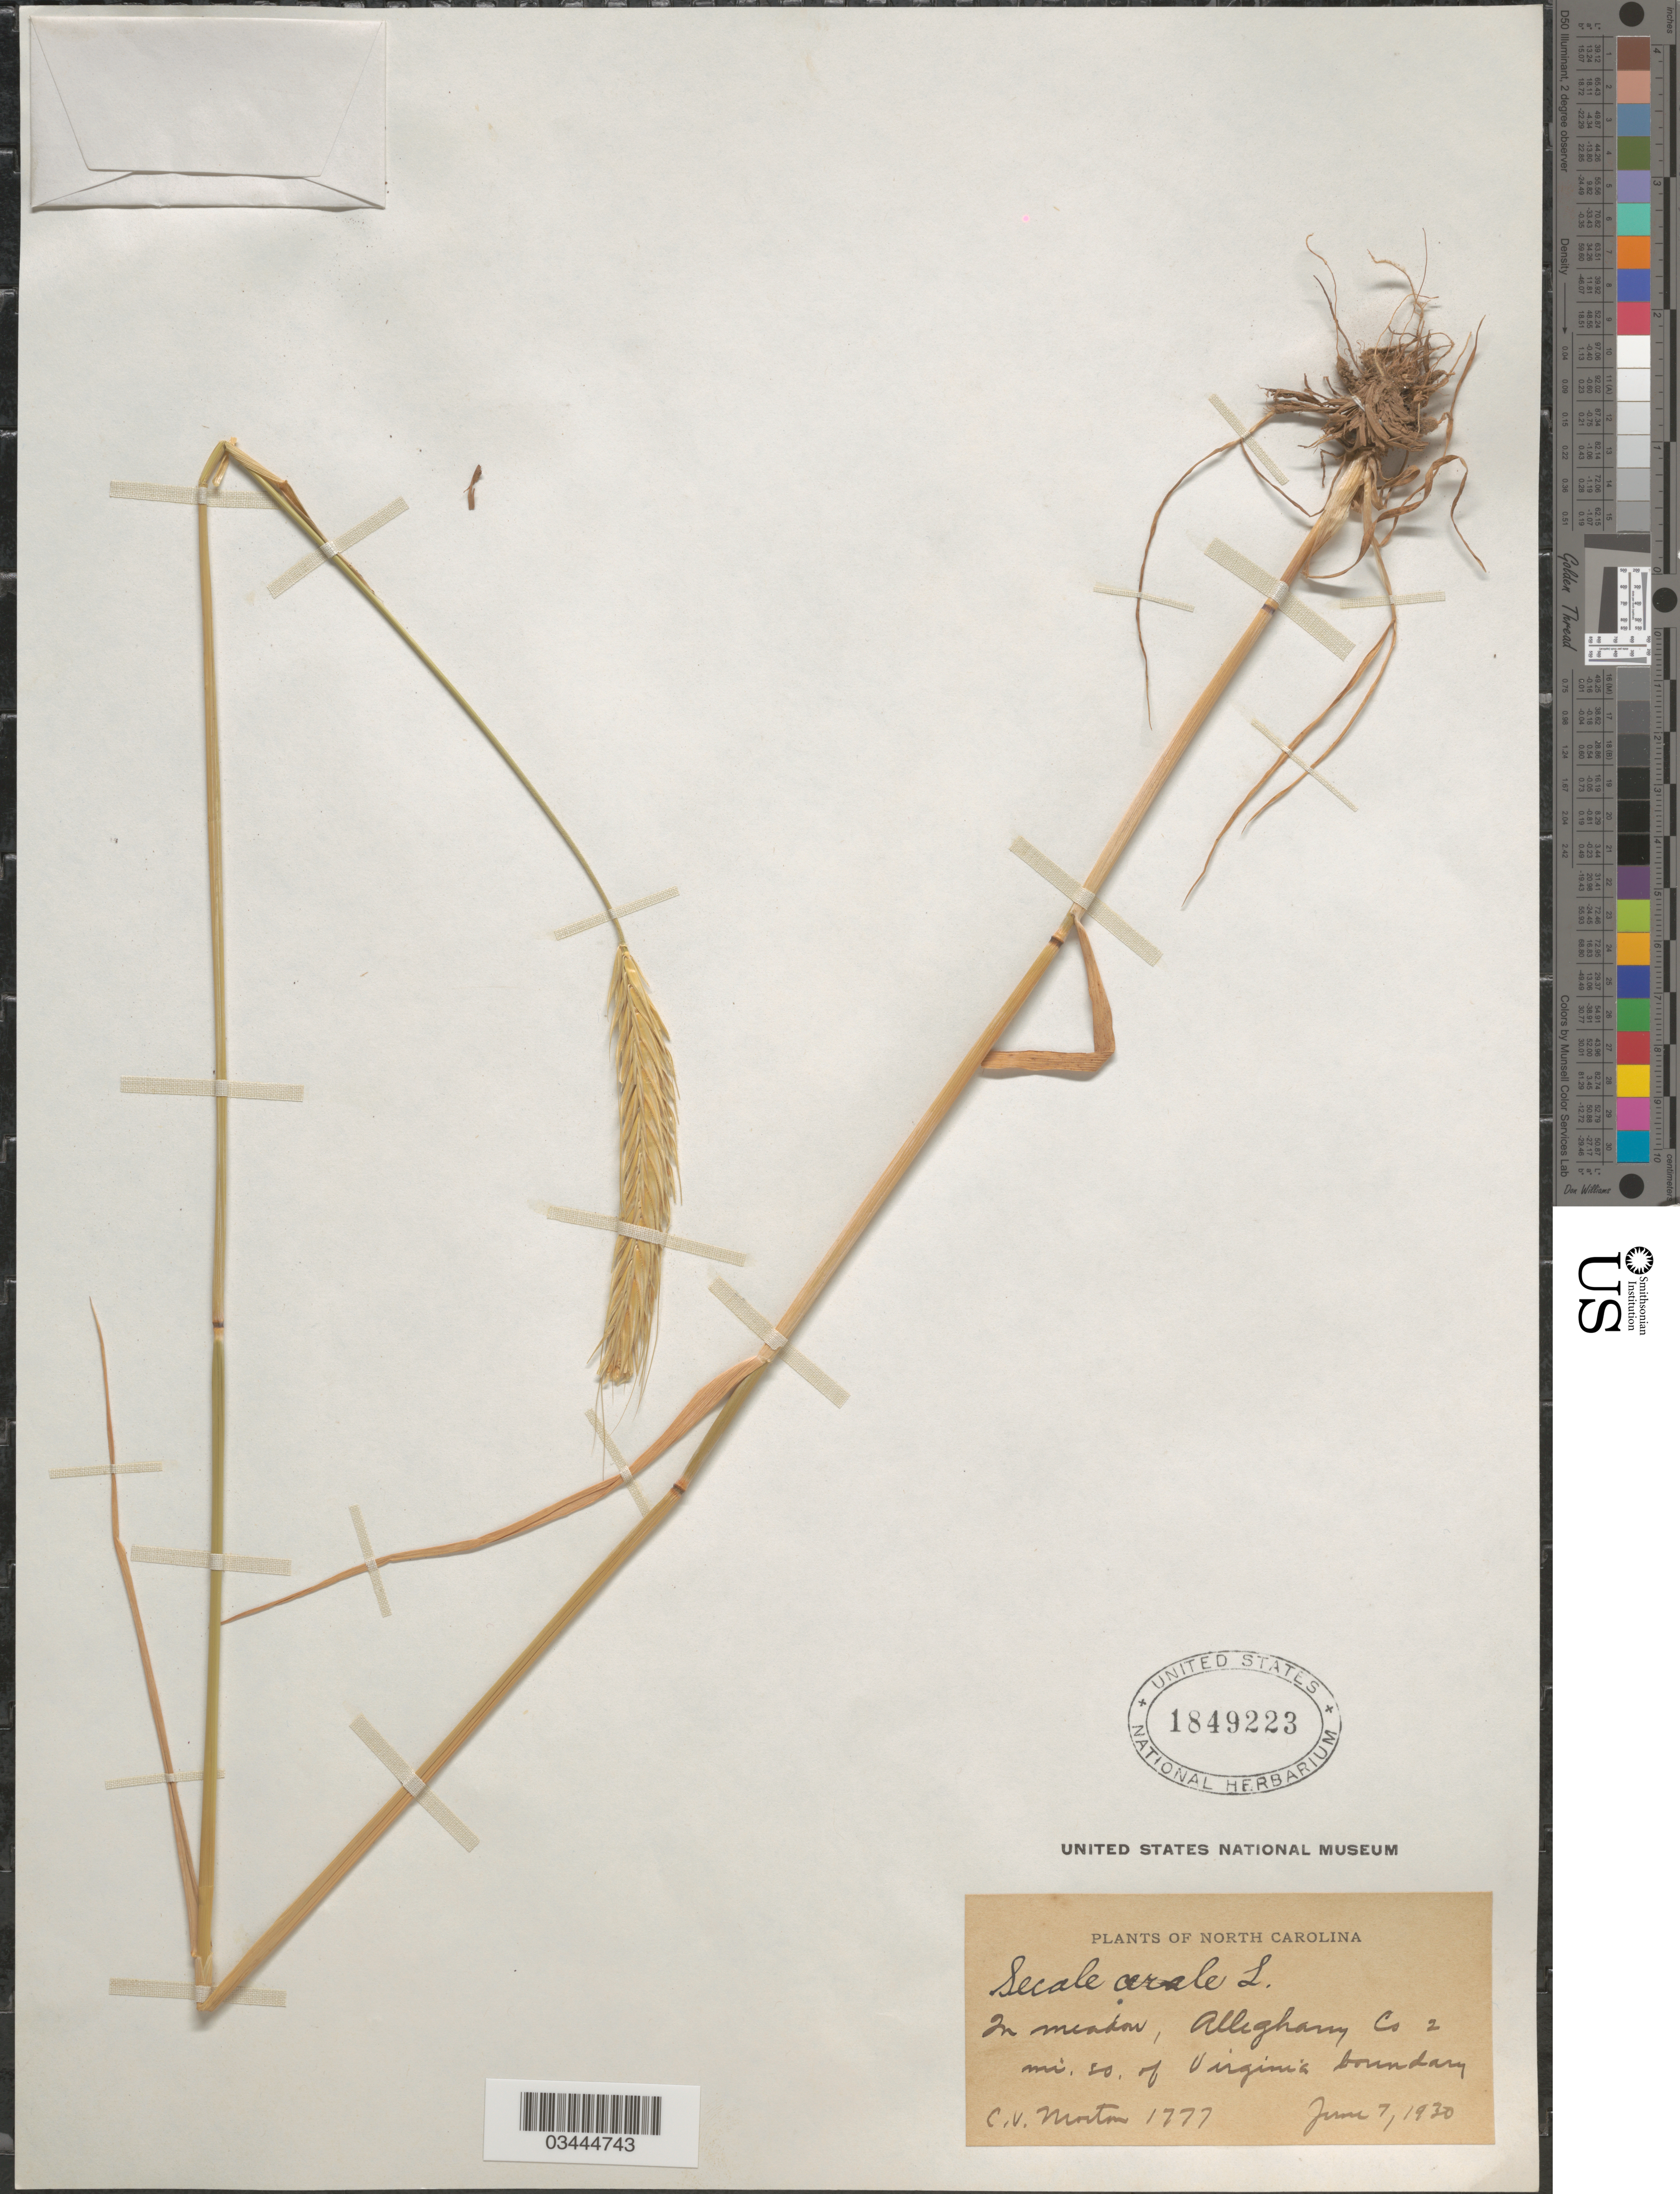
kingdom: Plantae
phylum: Tracheophyta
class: Liliopsida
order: Poales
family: Poaceae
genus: Secale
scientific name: Secale cereale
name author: L.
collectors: C. V. Morton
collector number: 1777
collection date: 1930-06-07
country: United States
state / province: North Carolina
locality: In meadow, Alleghany Co 2 mi. so. of Virginia boundary.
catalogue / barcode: US 1849223